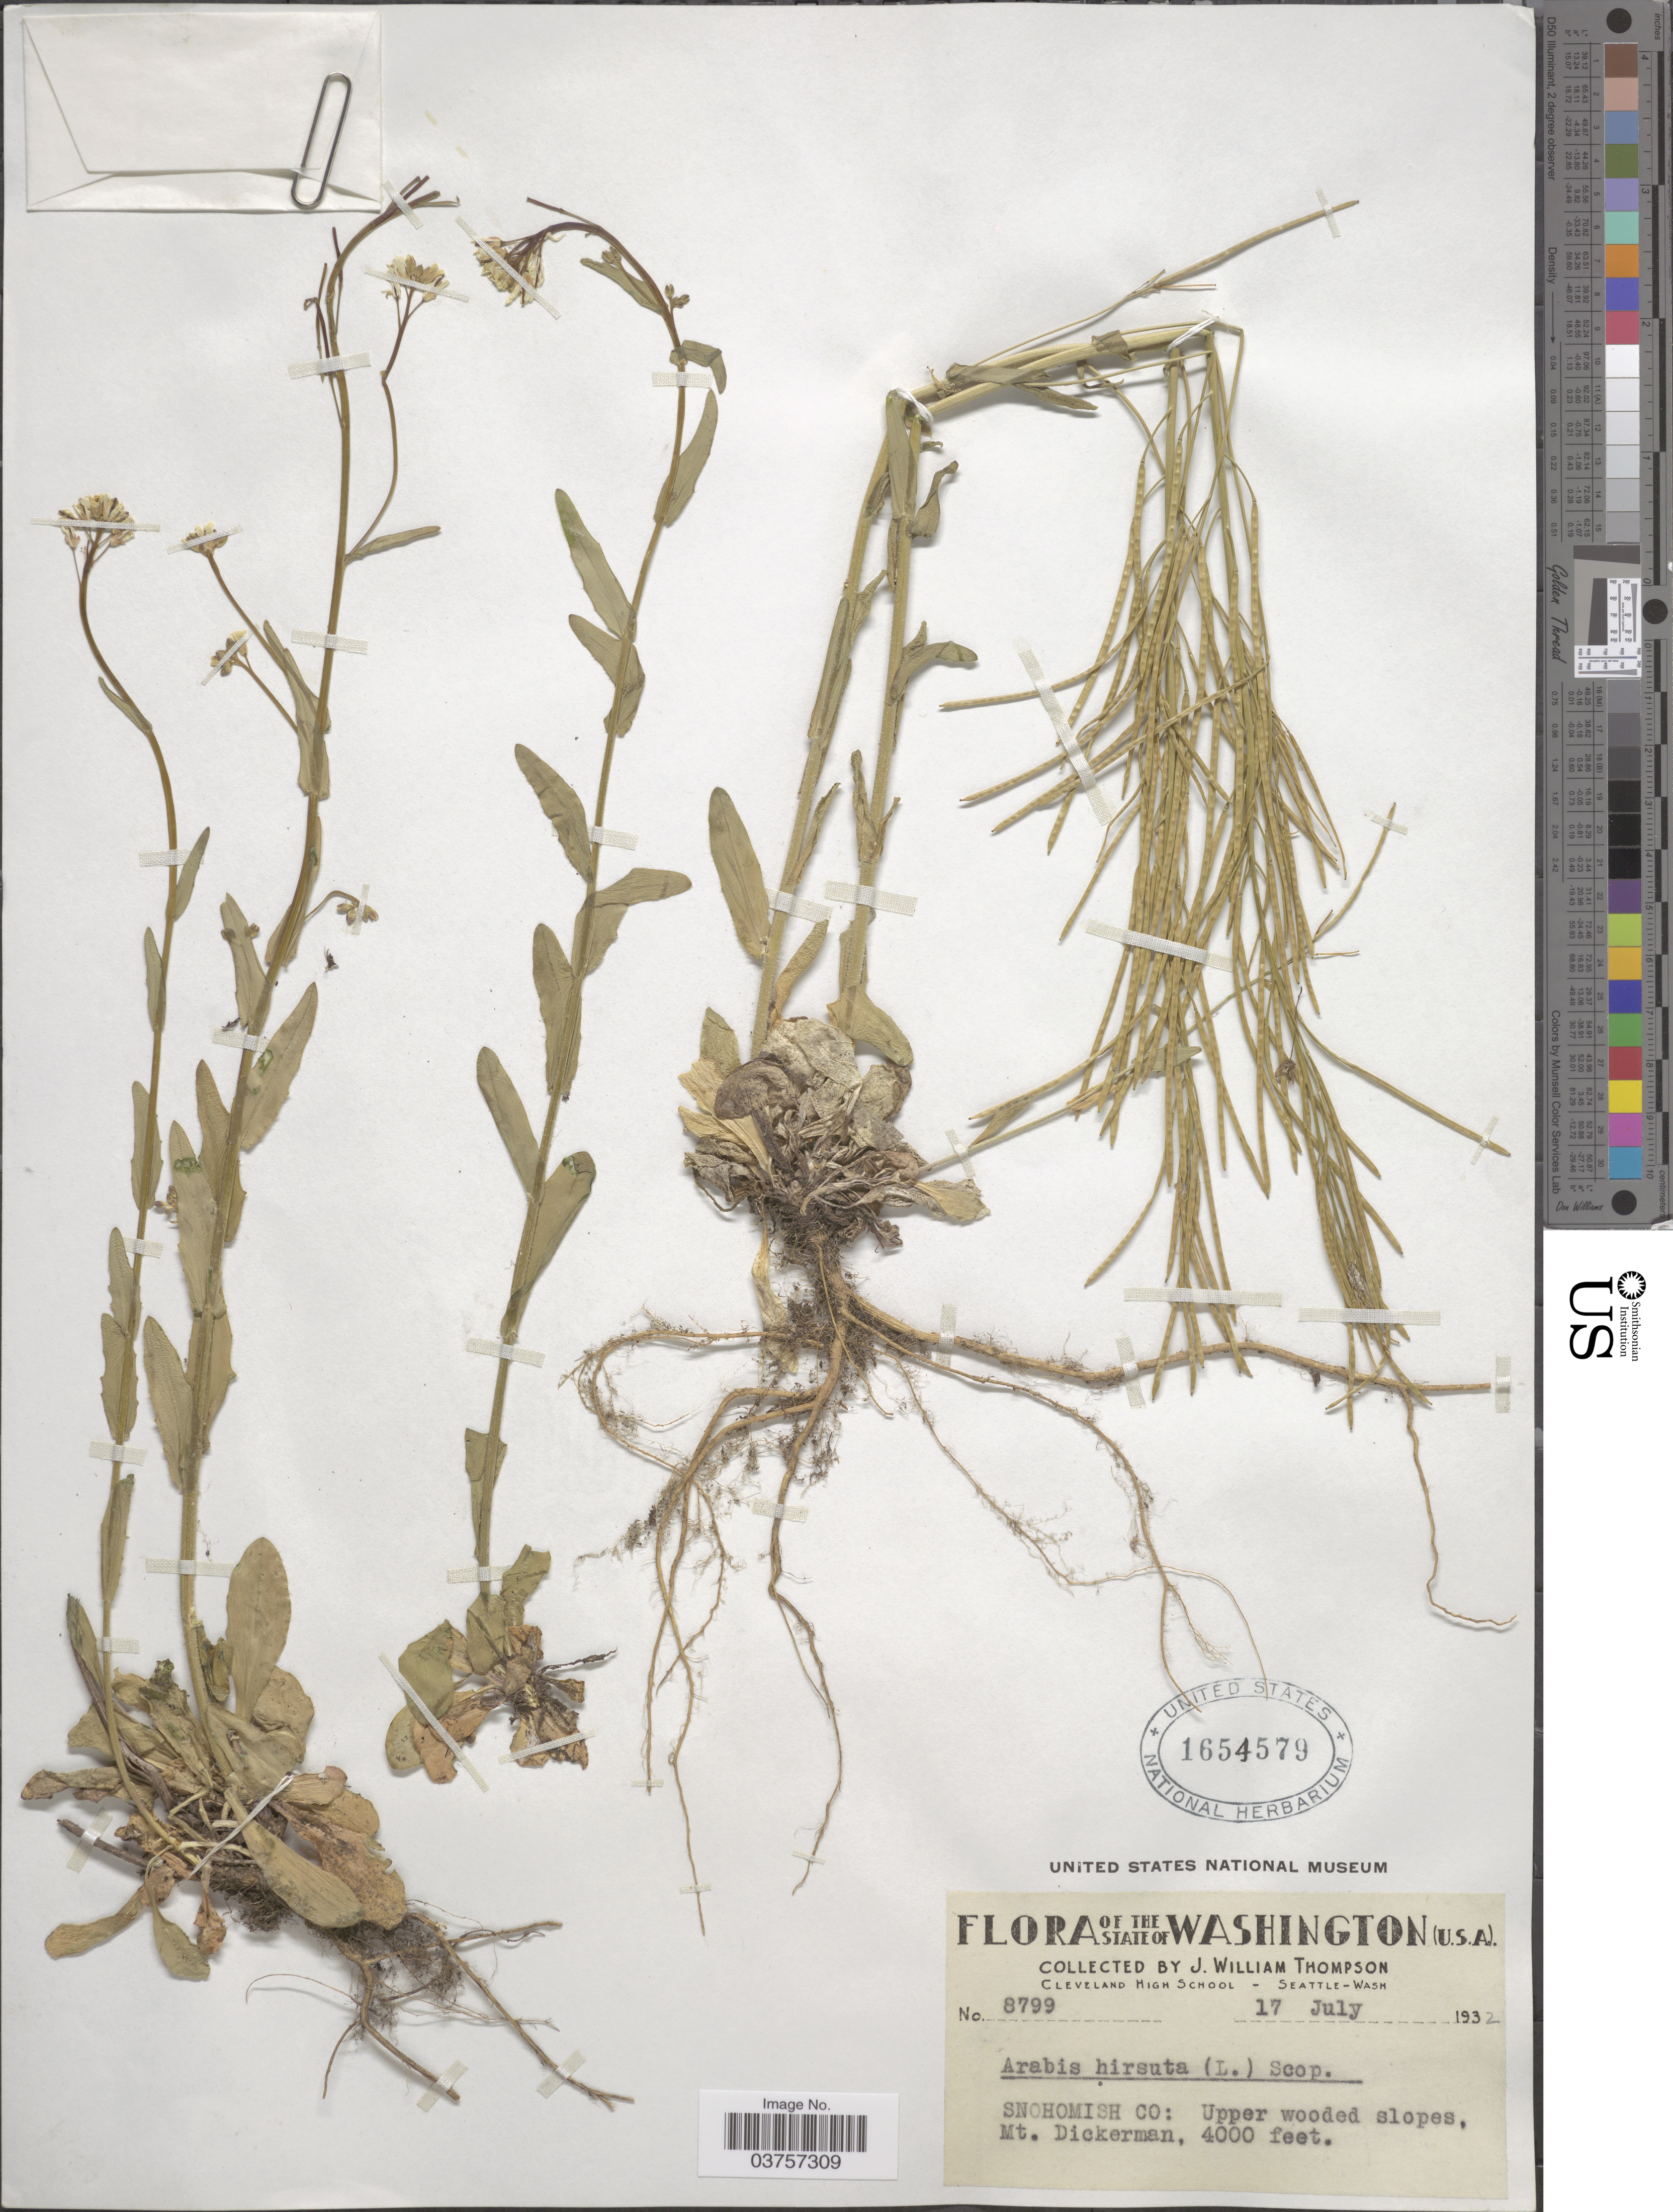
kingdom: Plantae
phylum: Tracheophyta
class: Magnoliopsida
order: Brassicales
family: Brassicaceae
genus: Arabis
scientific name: Arabis hirsuta var. pycnocarpa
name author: M. Hopkins & Rollins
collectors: J. W. Thompson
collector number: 8799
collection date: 1932-07-17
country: United States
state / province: Washington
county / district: Snohomish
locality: Snohomish Co: Upper slopes, Mt. Dickerman.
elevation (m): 1219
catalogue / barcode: US 1654579